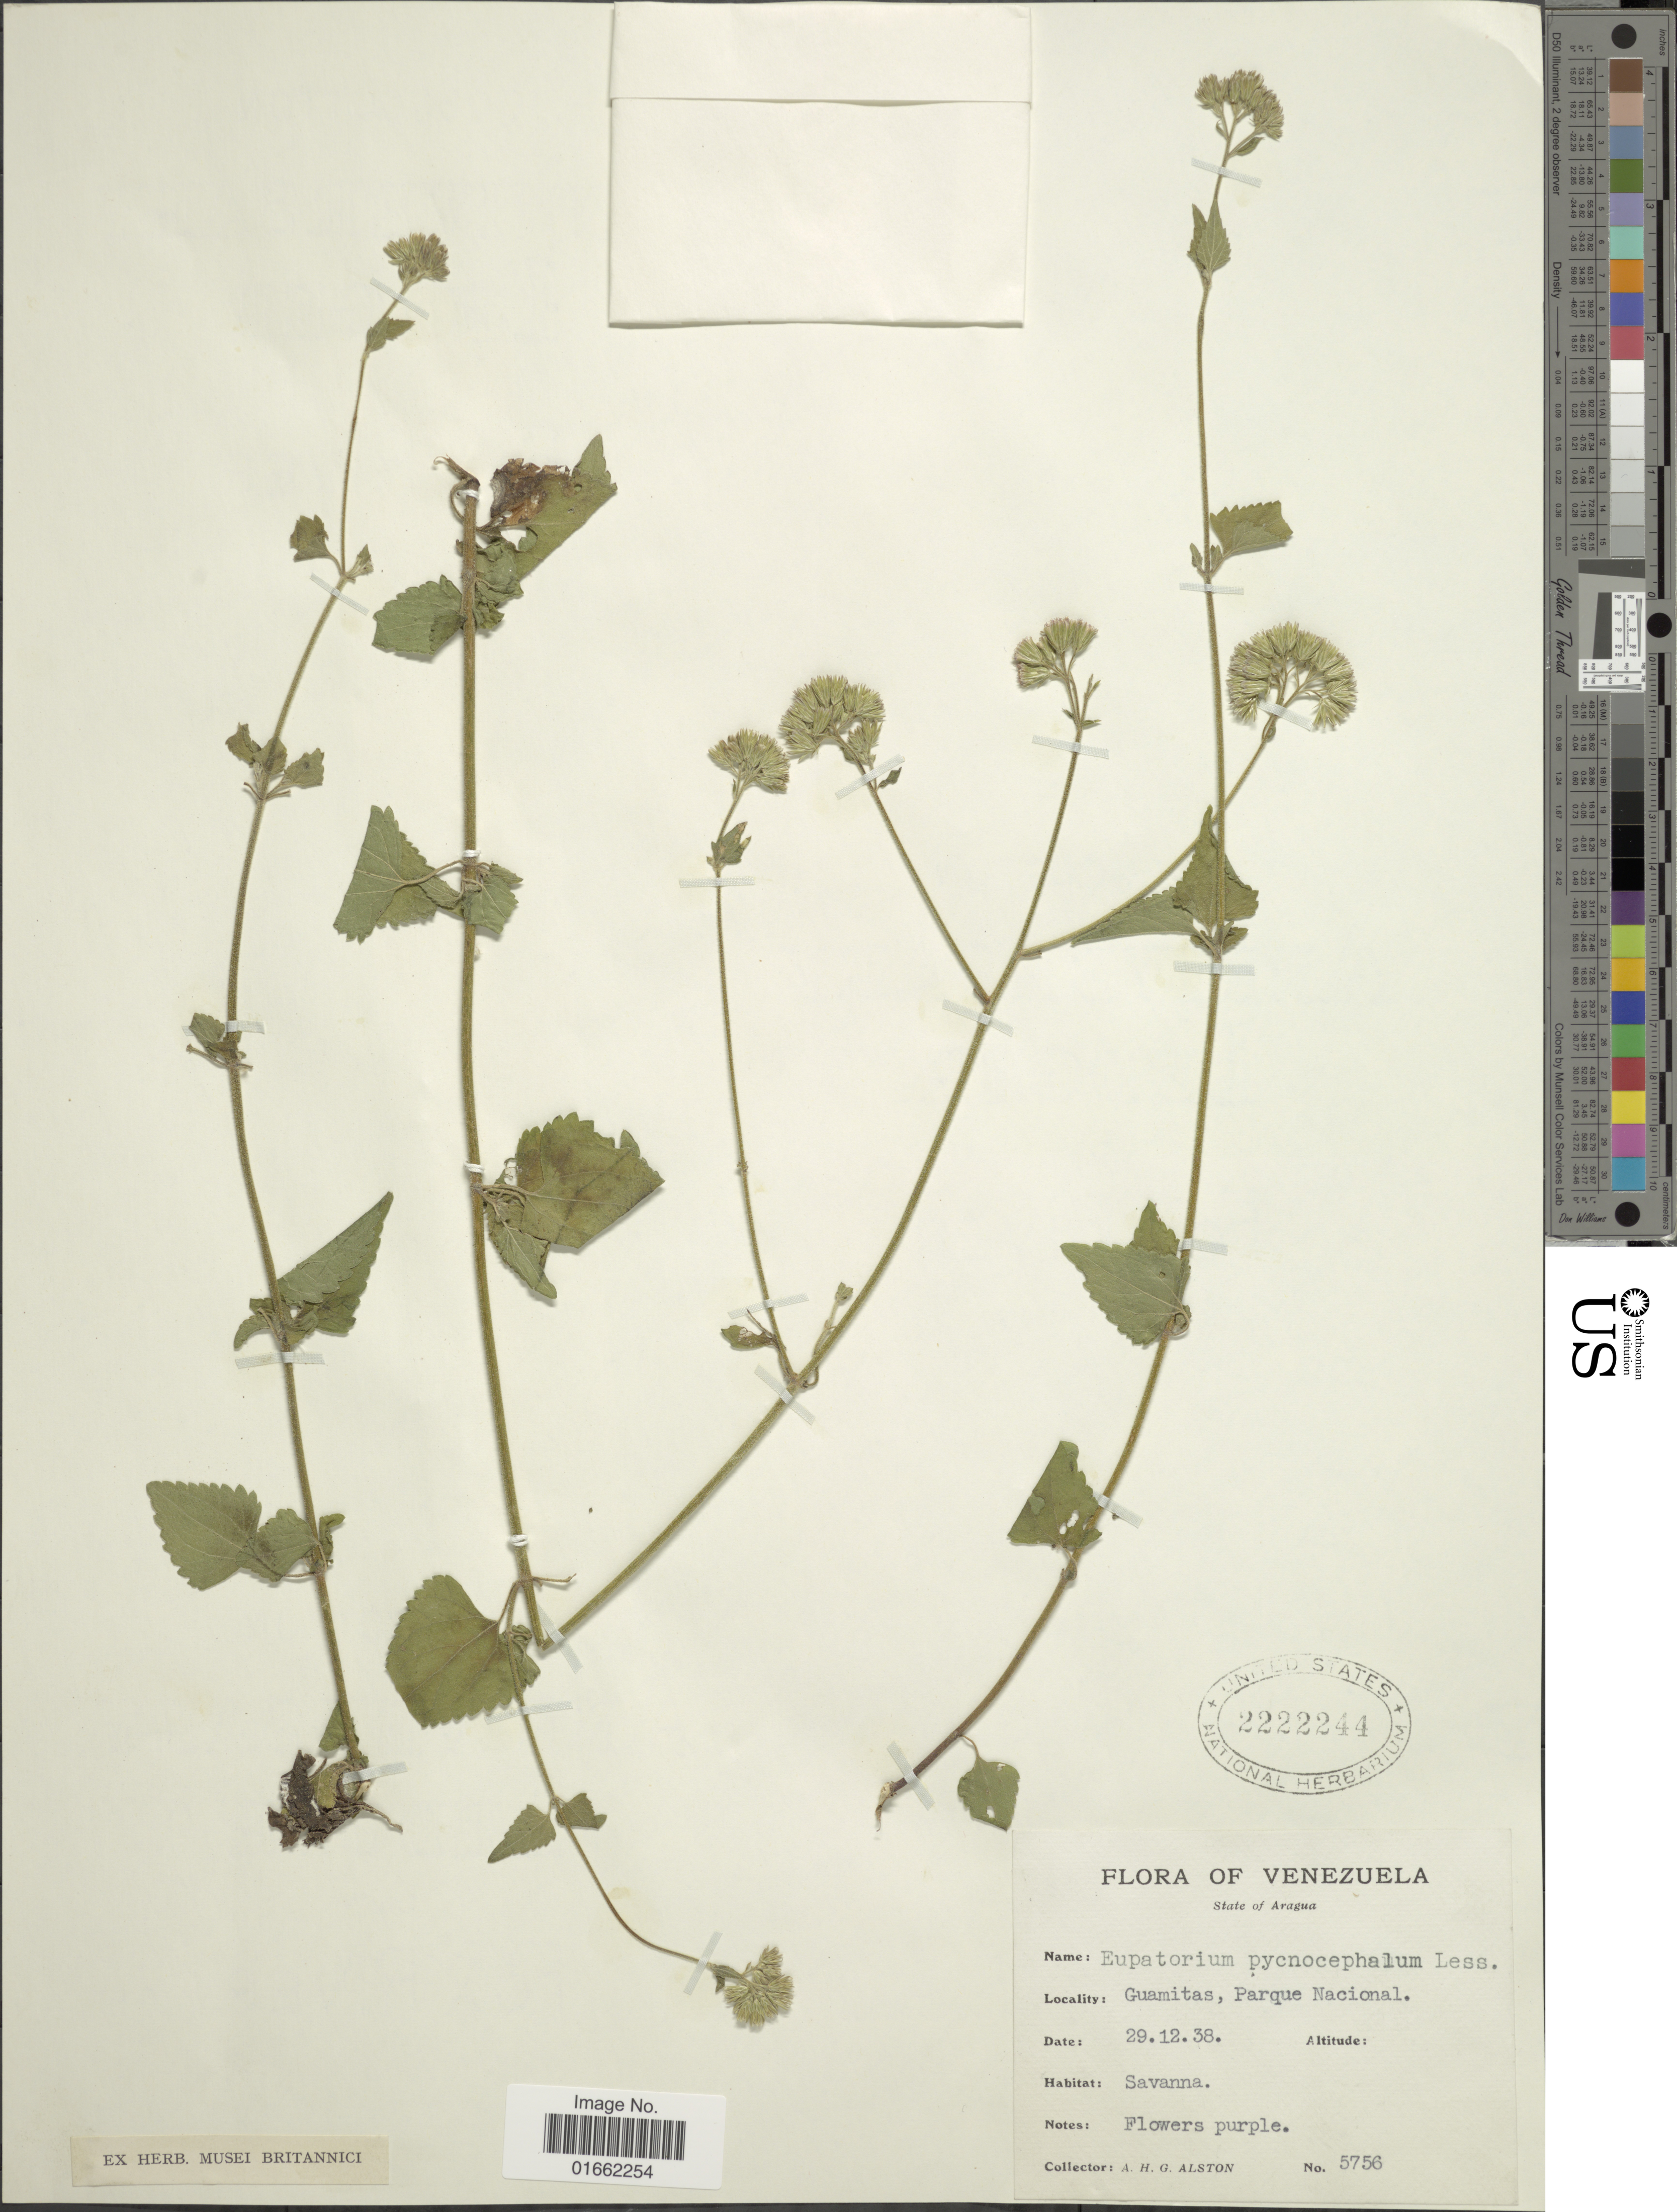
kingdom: Plantae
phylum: Tracheophyta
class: Magnoliopsida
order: Asterales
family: Asteraceae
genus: Fleischmannia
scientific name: Fleischmannia pratensis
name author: (Klatt) R.M. King & H. Rob.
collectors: A. H. Alston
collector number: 5756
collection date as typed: Transcribed d/m/y: 29/12/38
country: Venezuela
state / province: Aragua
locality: State of Aragua. Guamitas, Parque Nacional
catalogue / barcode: US 2222244